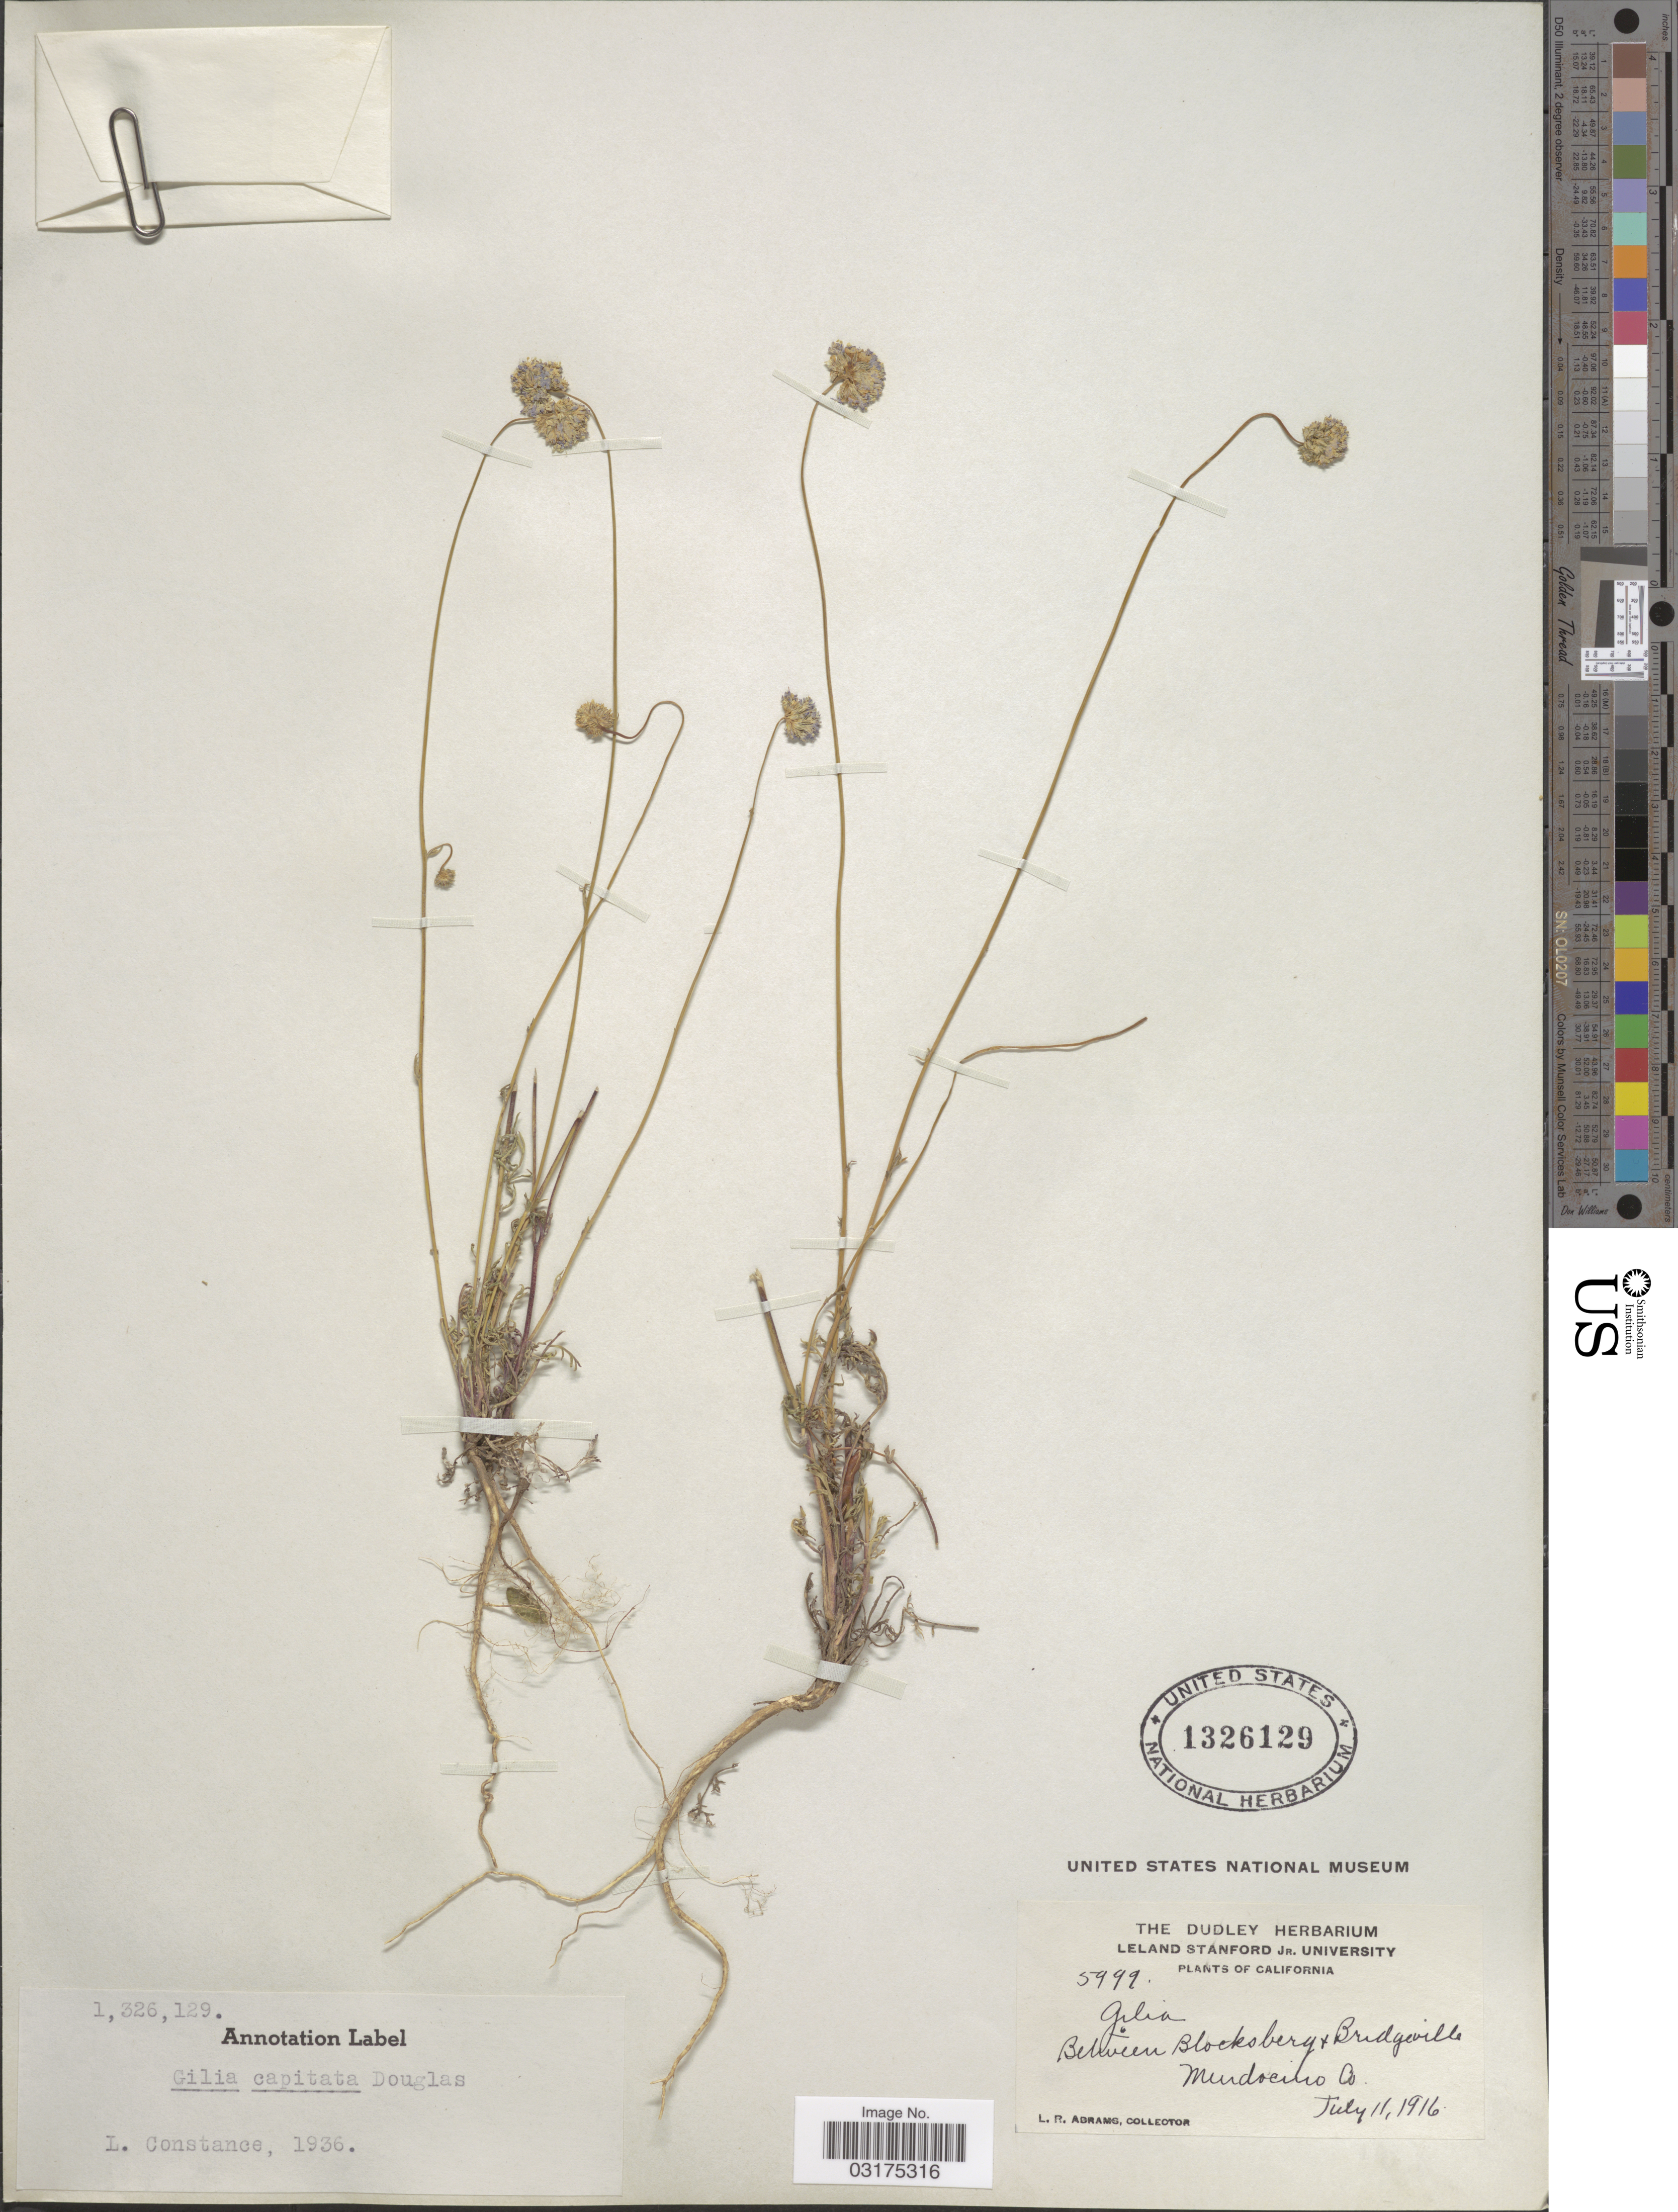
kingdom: Plantae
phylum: Tracheophyta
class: Magnoliopsida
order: Ericales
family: Polemoniaceae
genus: Gilia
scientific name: Gilia capitata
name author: Sims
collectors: L. Abrams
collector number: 5999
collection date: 1916-07-11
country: United States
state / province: California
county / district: Mendocino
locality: Mendocino Co.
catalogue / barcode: US 1326129